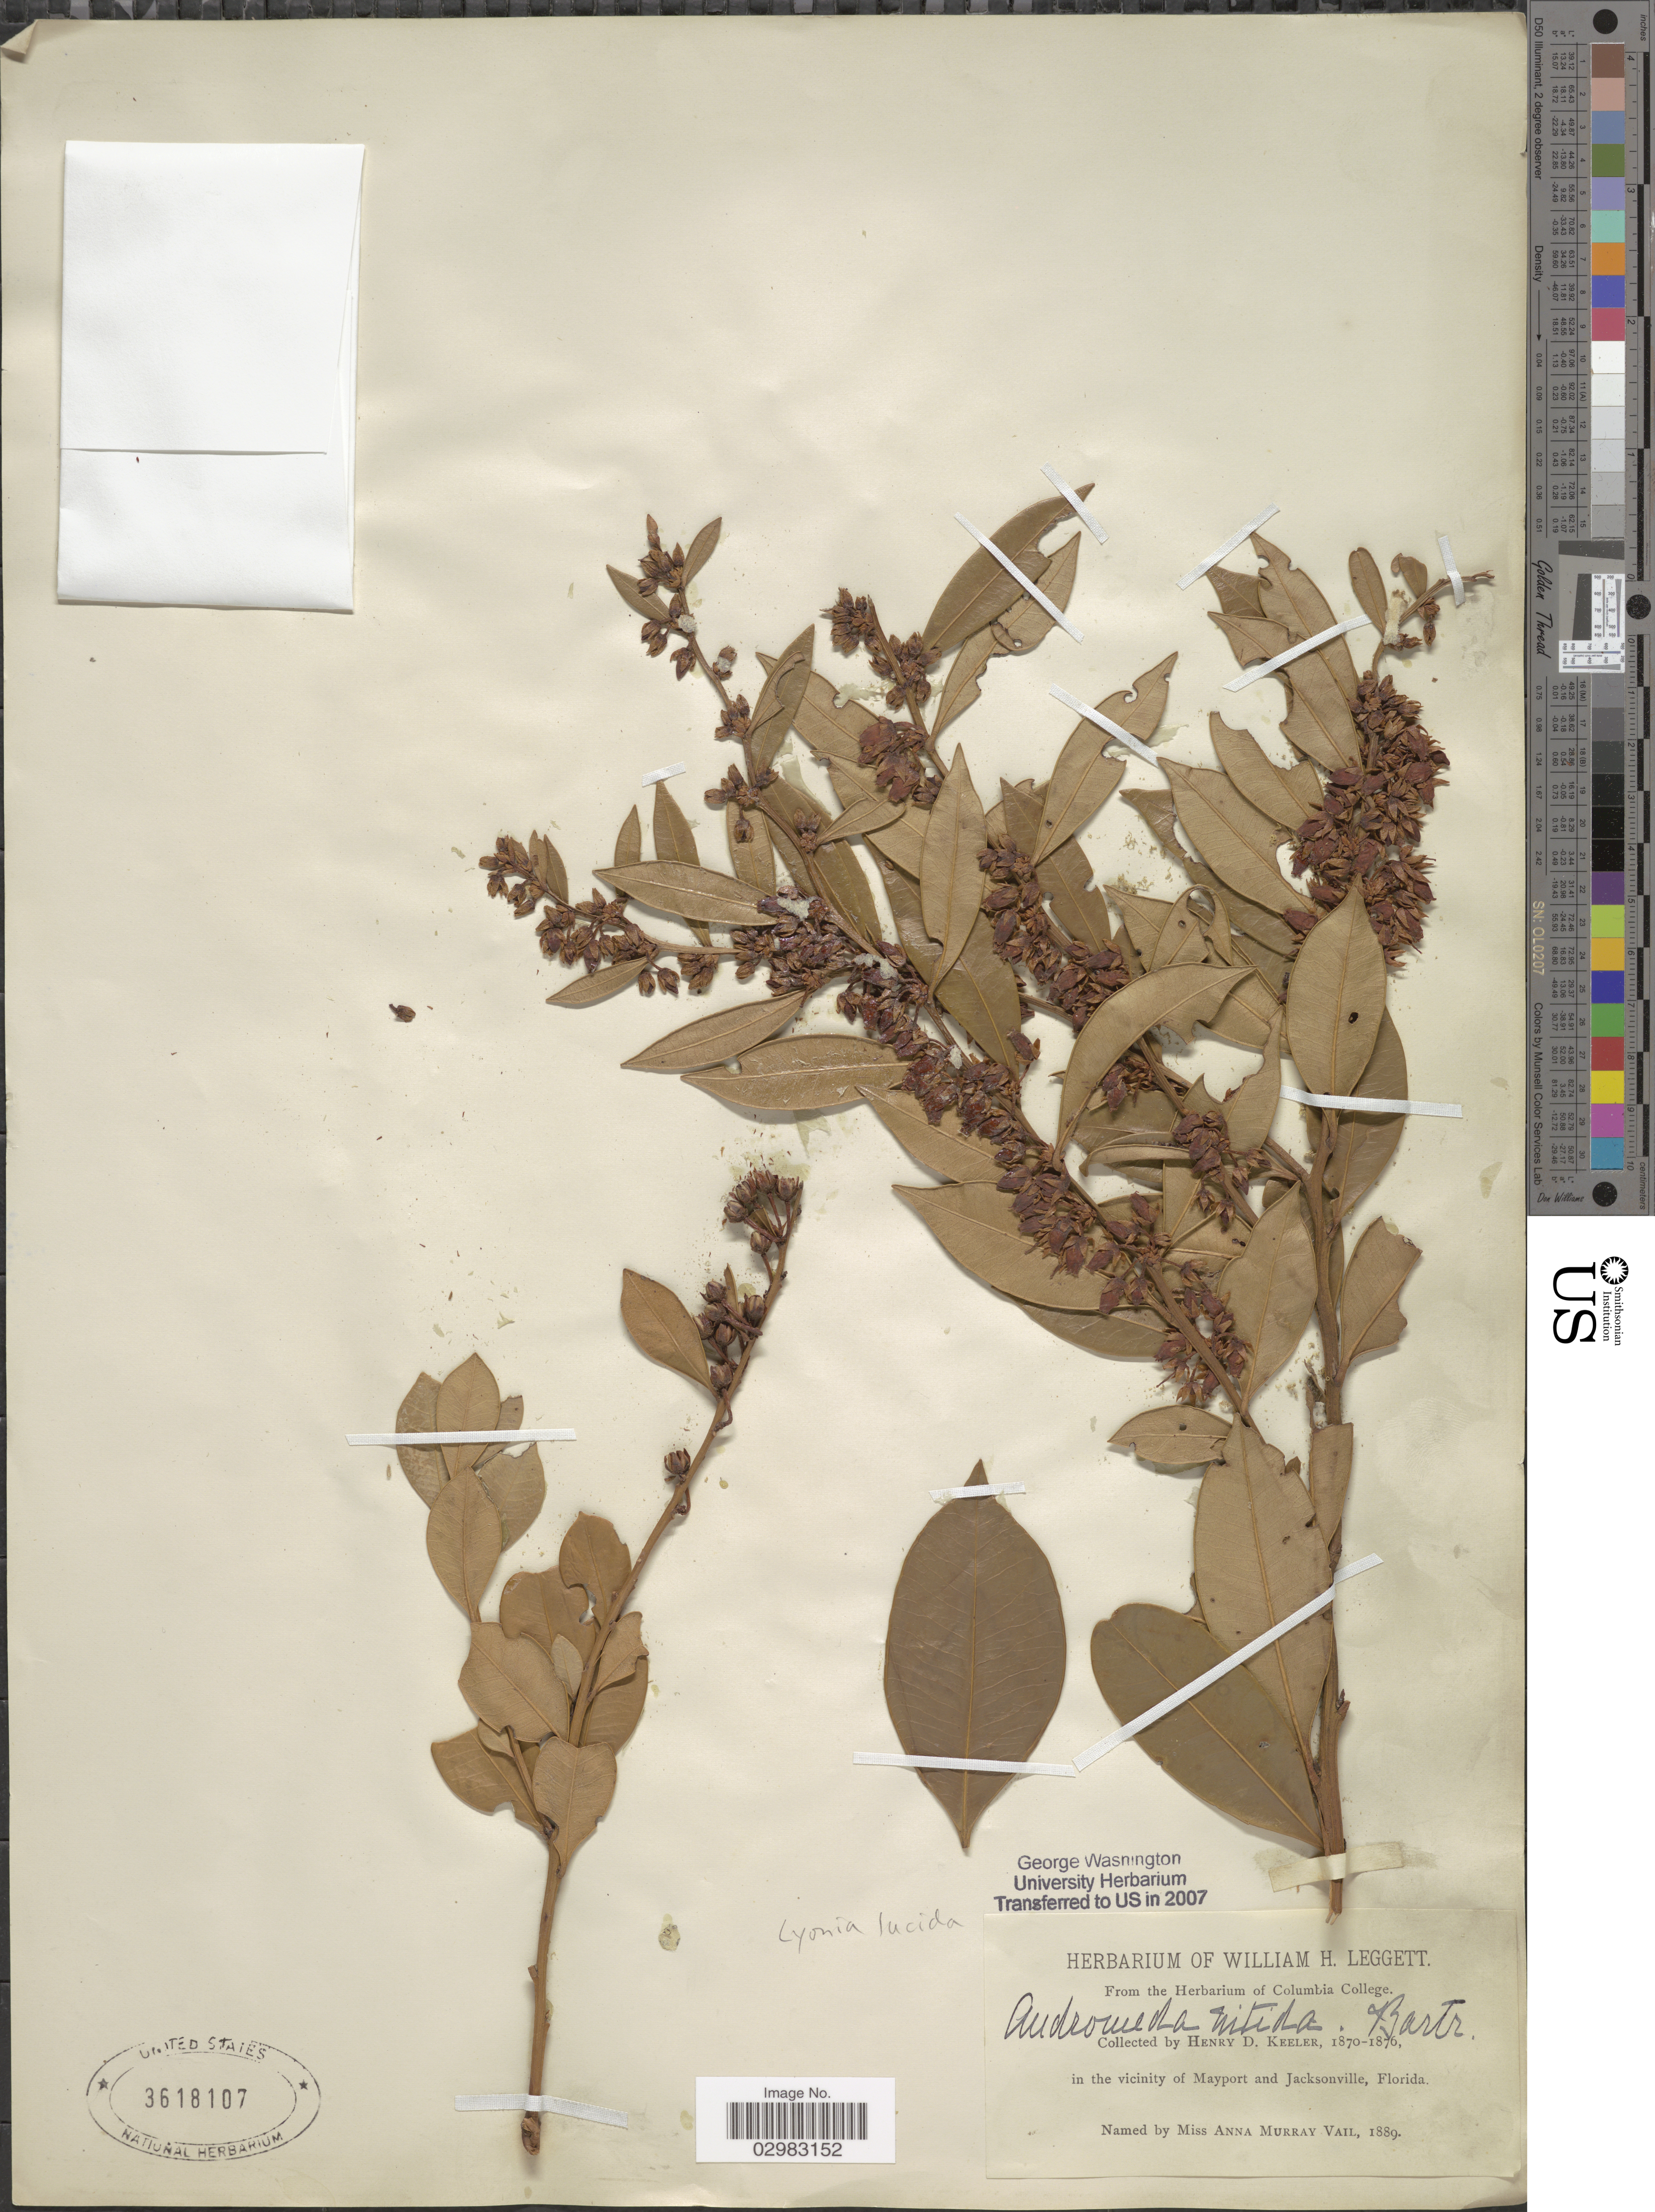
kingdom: Plantae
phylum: Tracheophyta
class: Magnoliopsida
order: Ericales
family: Ericaceae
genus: Lyonia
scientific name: Lyonia lucida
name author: K. Koch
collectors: H. Keeler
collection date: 1870/1876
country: United States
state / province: Florida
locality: In the vicinity of Mayport and Jacksonville.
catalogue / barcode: US 3618107